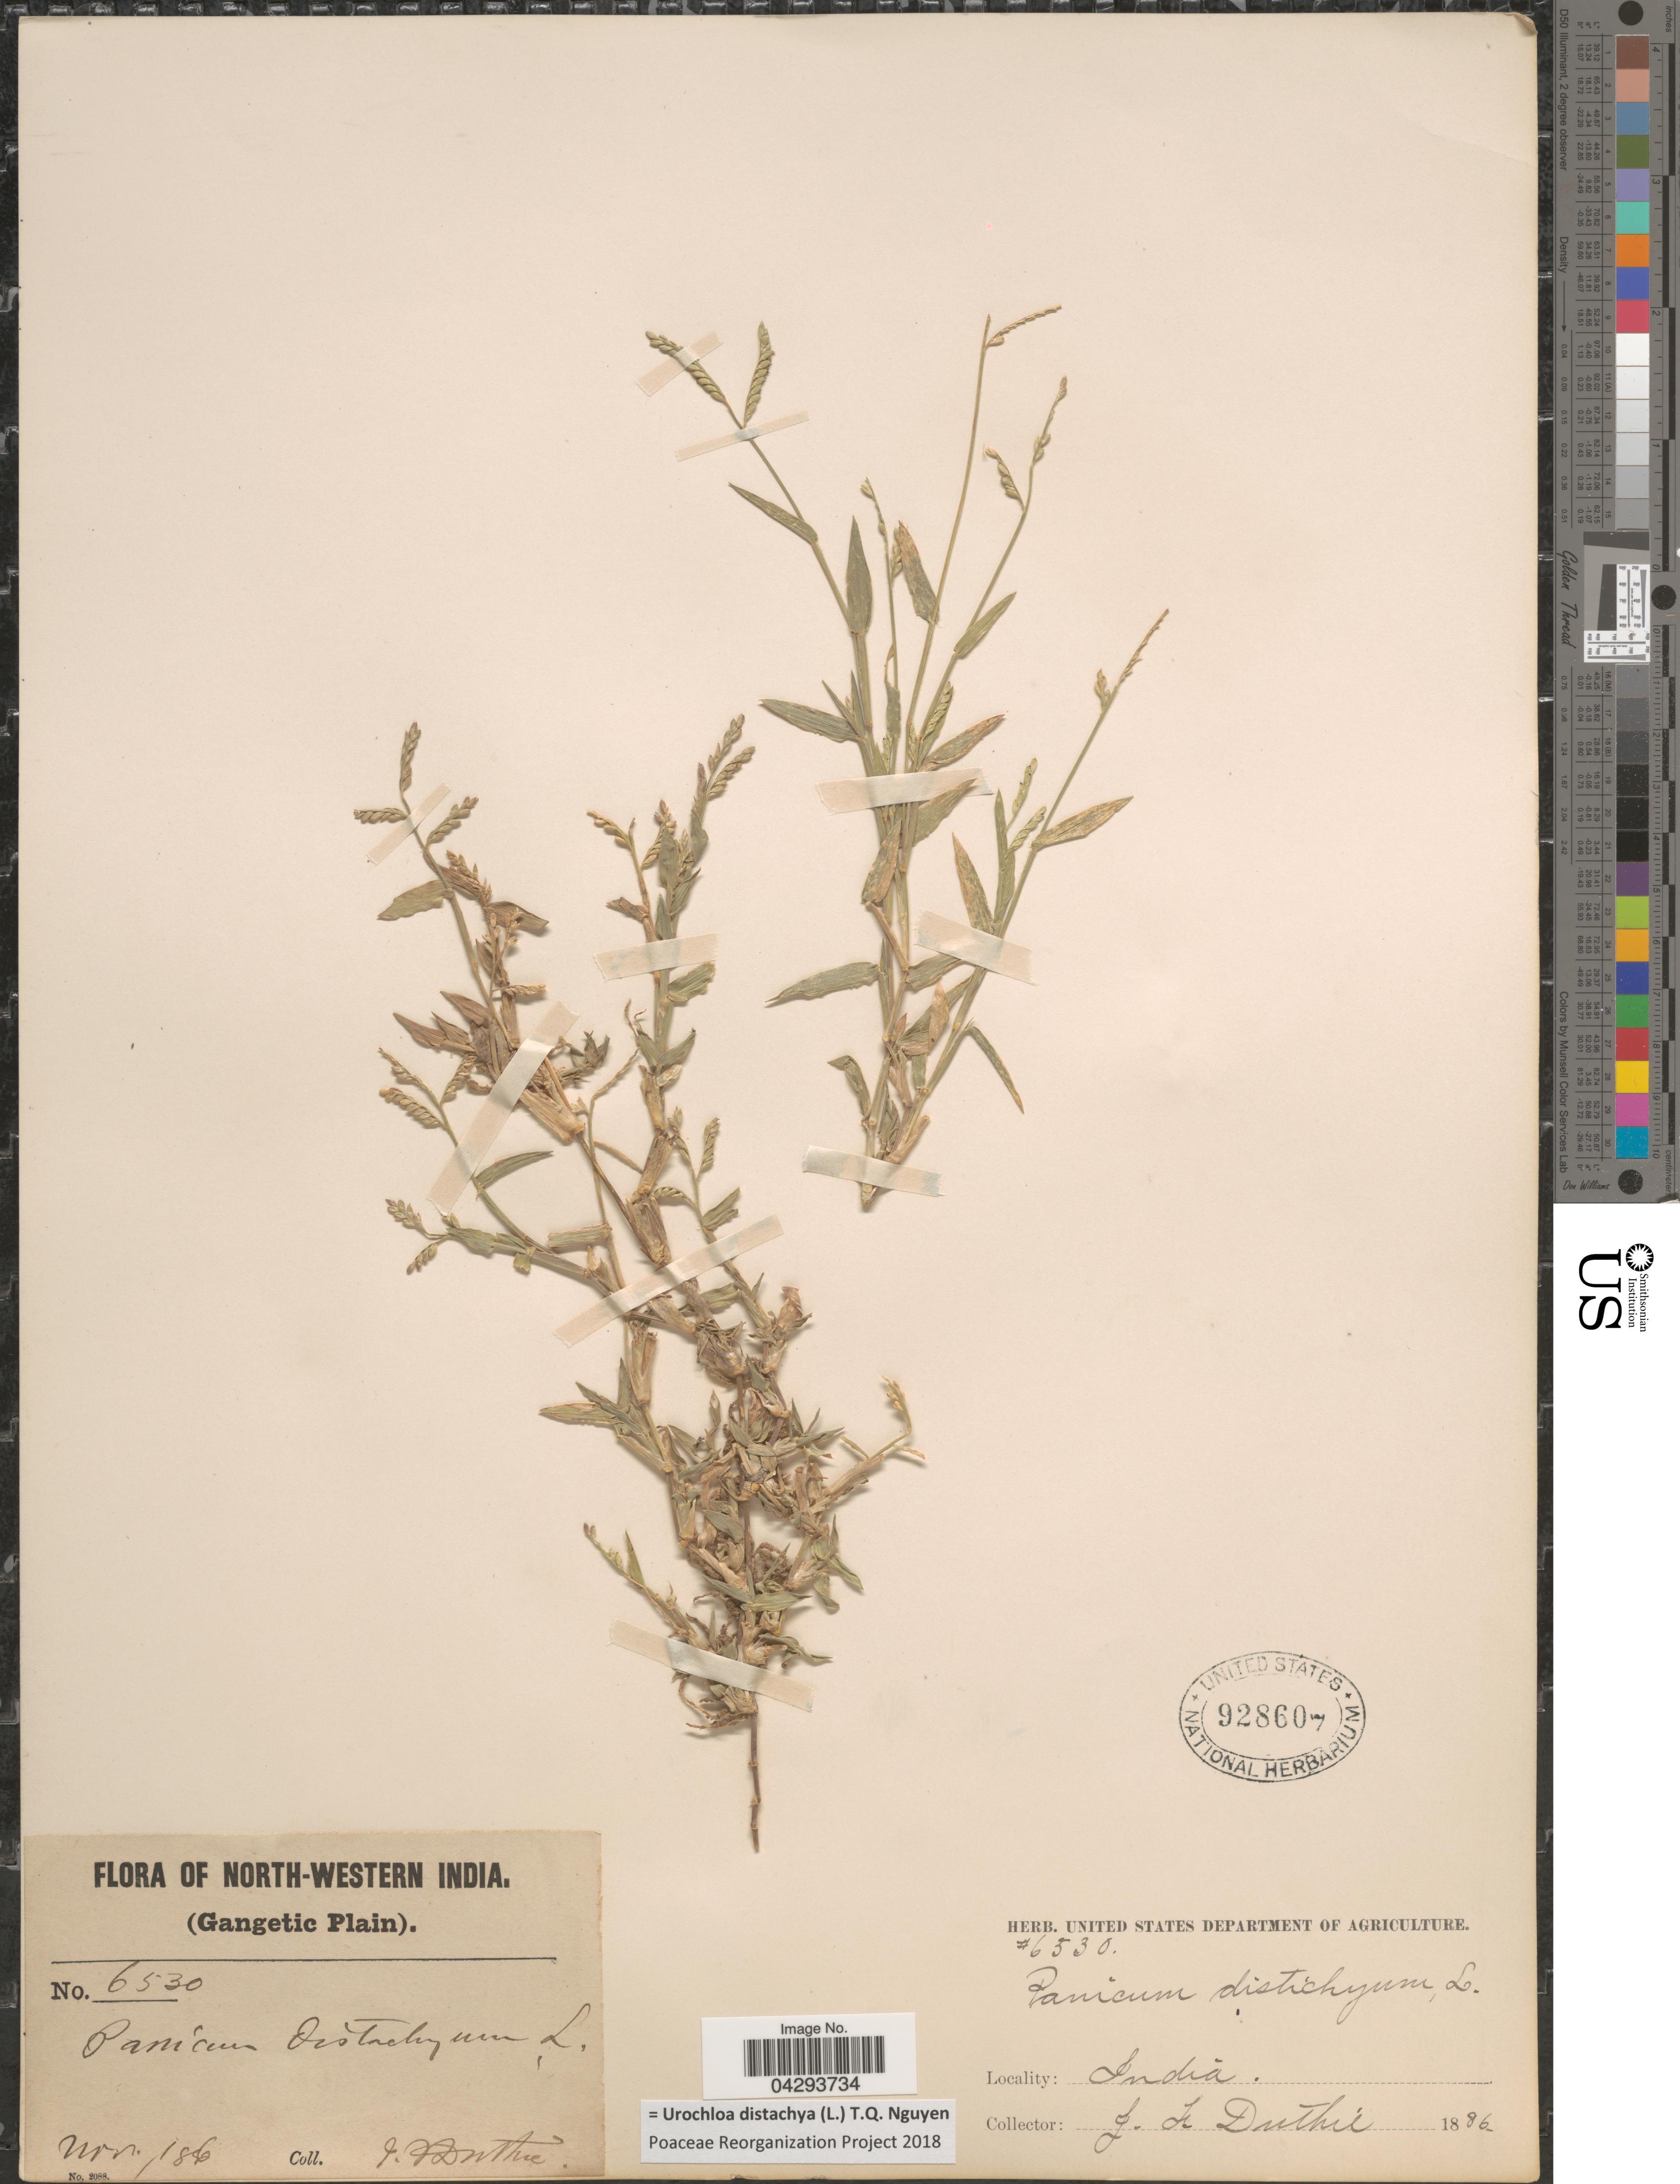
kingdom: Plantae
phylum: Tracheophyta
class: Liliopsida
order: Poales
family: Poaceae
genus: Urochloa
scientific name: Urochloa distachya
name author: (L.) T.Q. Nguyen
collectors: J. F. Duthie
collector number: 6530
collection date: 1886-11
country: India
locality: North-Western India (Gangetic Plain).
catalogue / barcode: US 928607